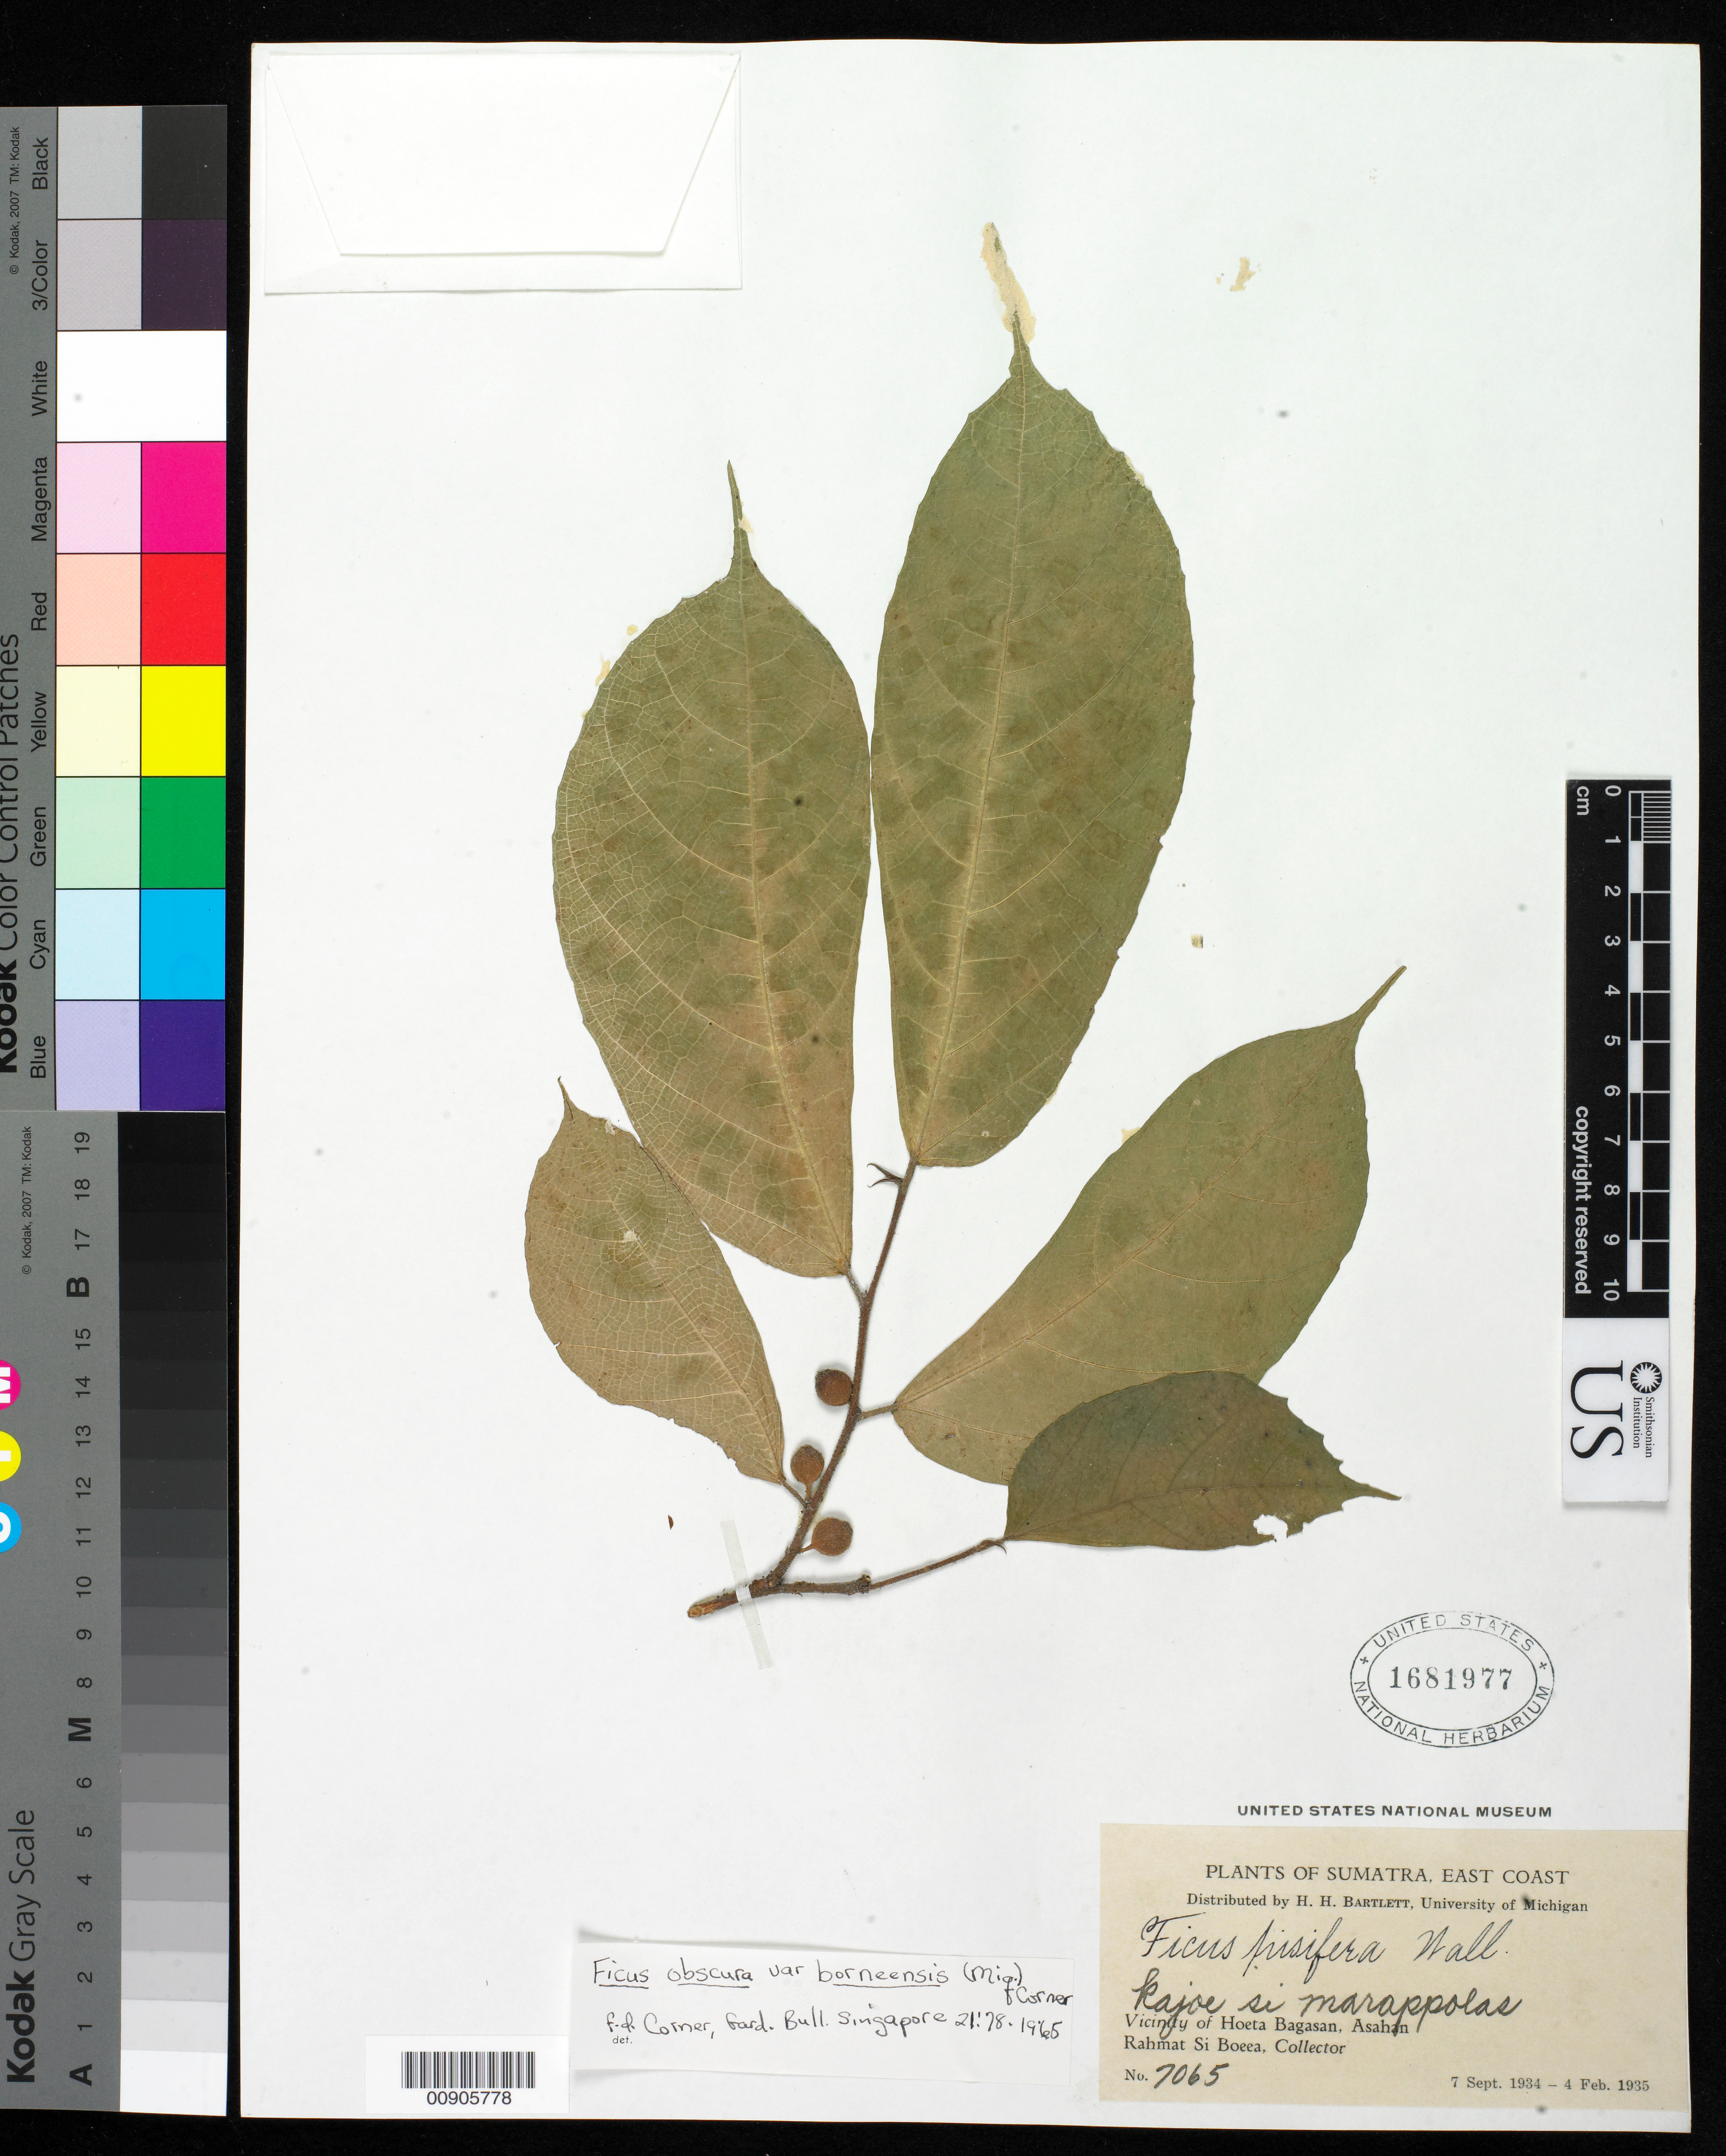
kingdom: Plantae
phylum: Tracheophyta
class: Magnoliopsida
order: Rosales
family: Moraceae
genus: Ficus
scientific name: Ficus obscura var. borneensis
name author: (Miq.) Corner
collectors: Rahmat Si Boeea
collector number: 7065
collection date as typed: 07 Sep 1934 to 04 Feb 1935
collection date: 1934-09-07/1935-02-04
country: Indonesia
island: Sumatra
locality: Ashan, vicinity of Hoeta Bagasan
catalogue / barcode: US 1681977